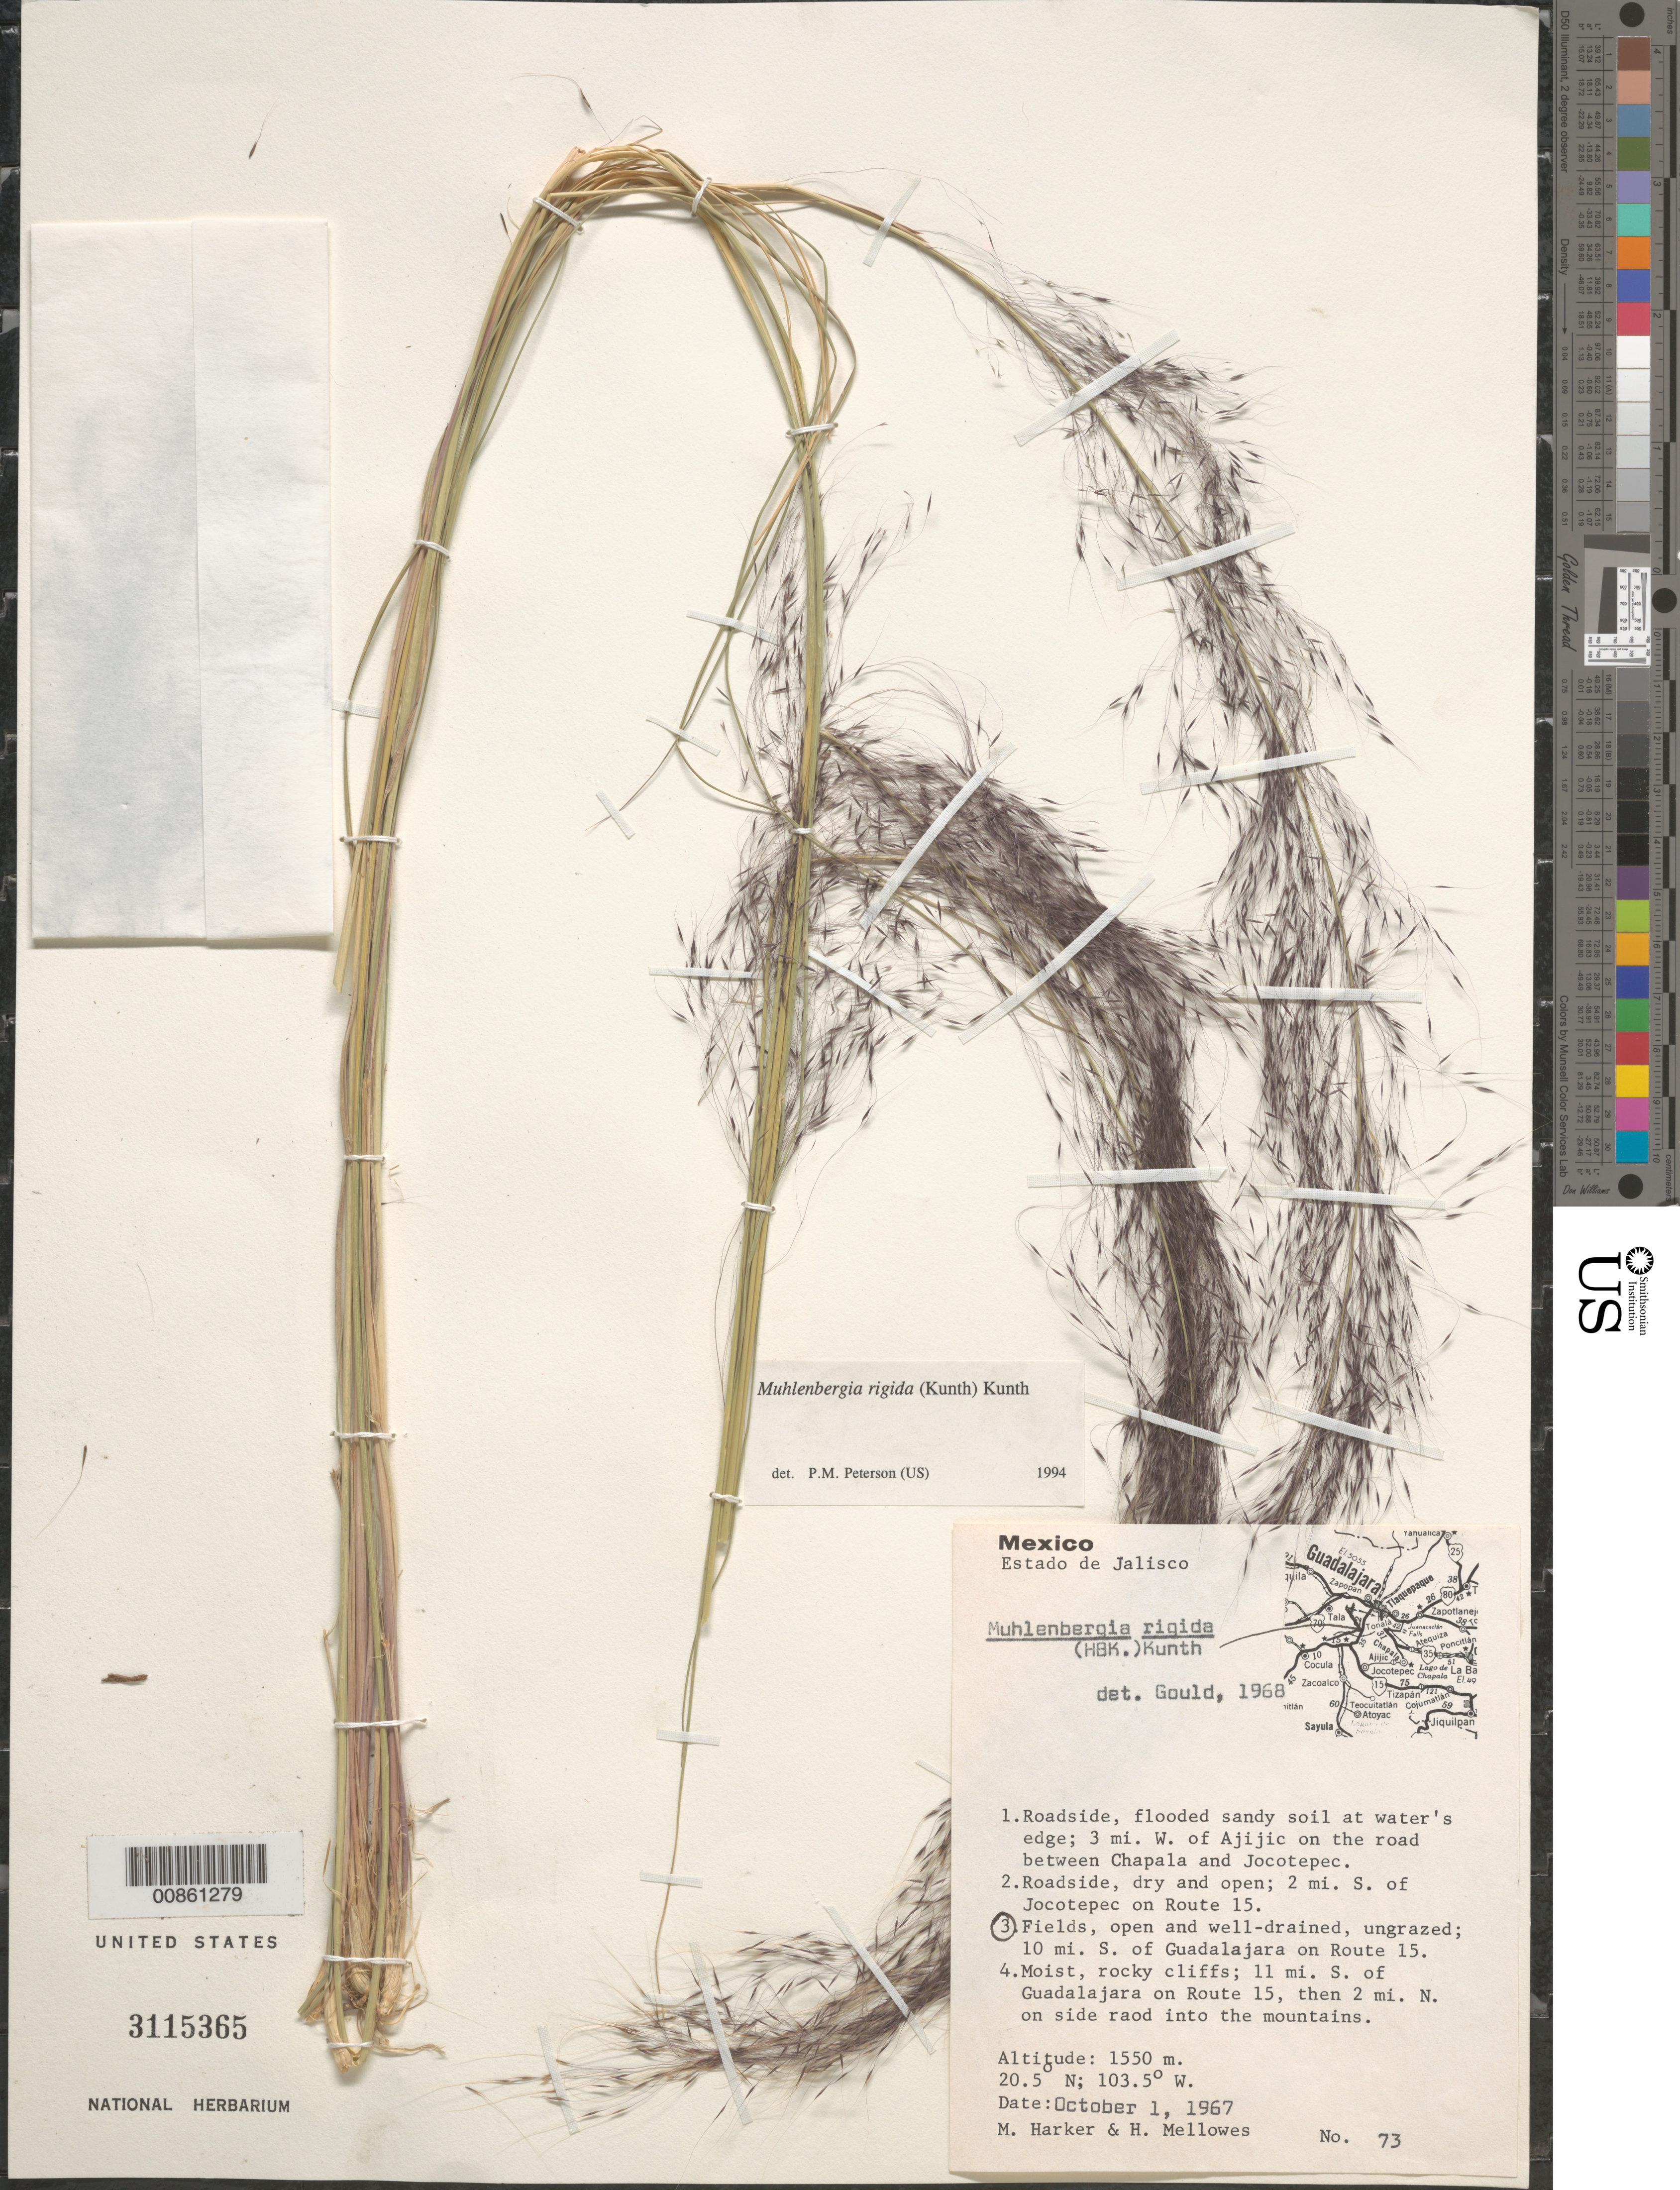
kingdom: Plantae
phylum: Tracheophyta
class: Liliopsida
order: Poales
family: Poaceae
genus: Muhlenbergia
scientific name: Muhlenbergia capillaris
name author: (Lam.) Trin.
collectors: M. Harker & M. Mellowes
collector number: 73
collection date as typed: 01 Oct 1967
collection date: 1967-10-01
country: Mexico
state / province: Jalisco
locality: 3 mi W of Ajijic on road between Chapala and Jocotepec, Jal.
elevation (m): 1550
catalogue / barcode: US 3115365